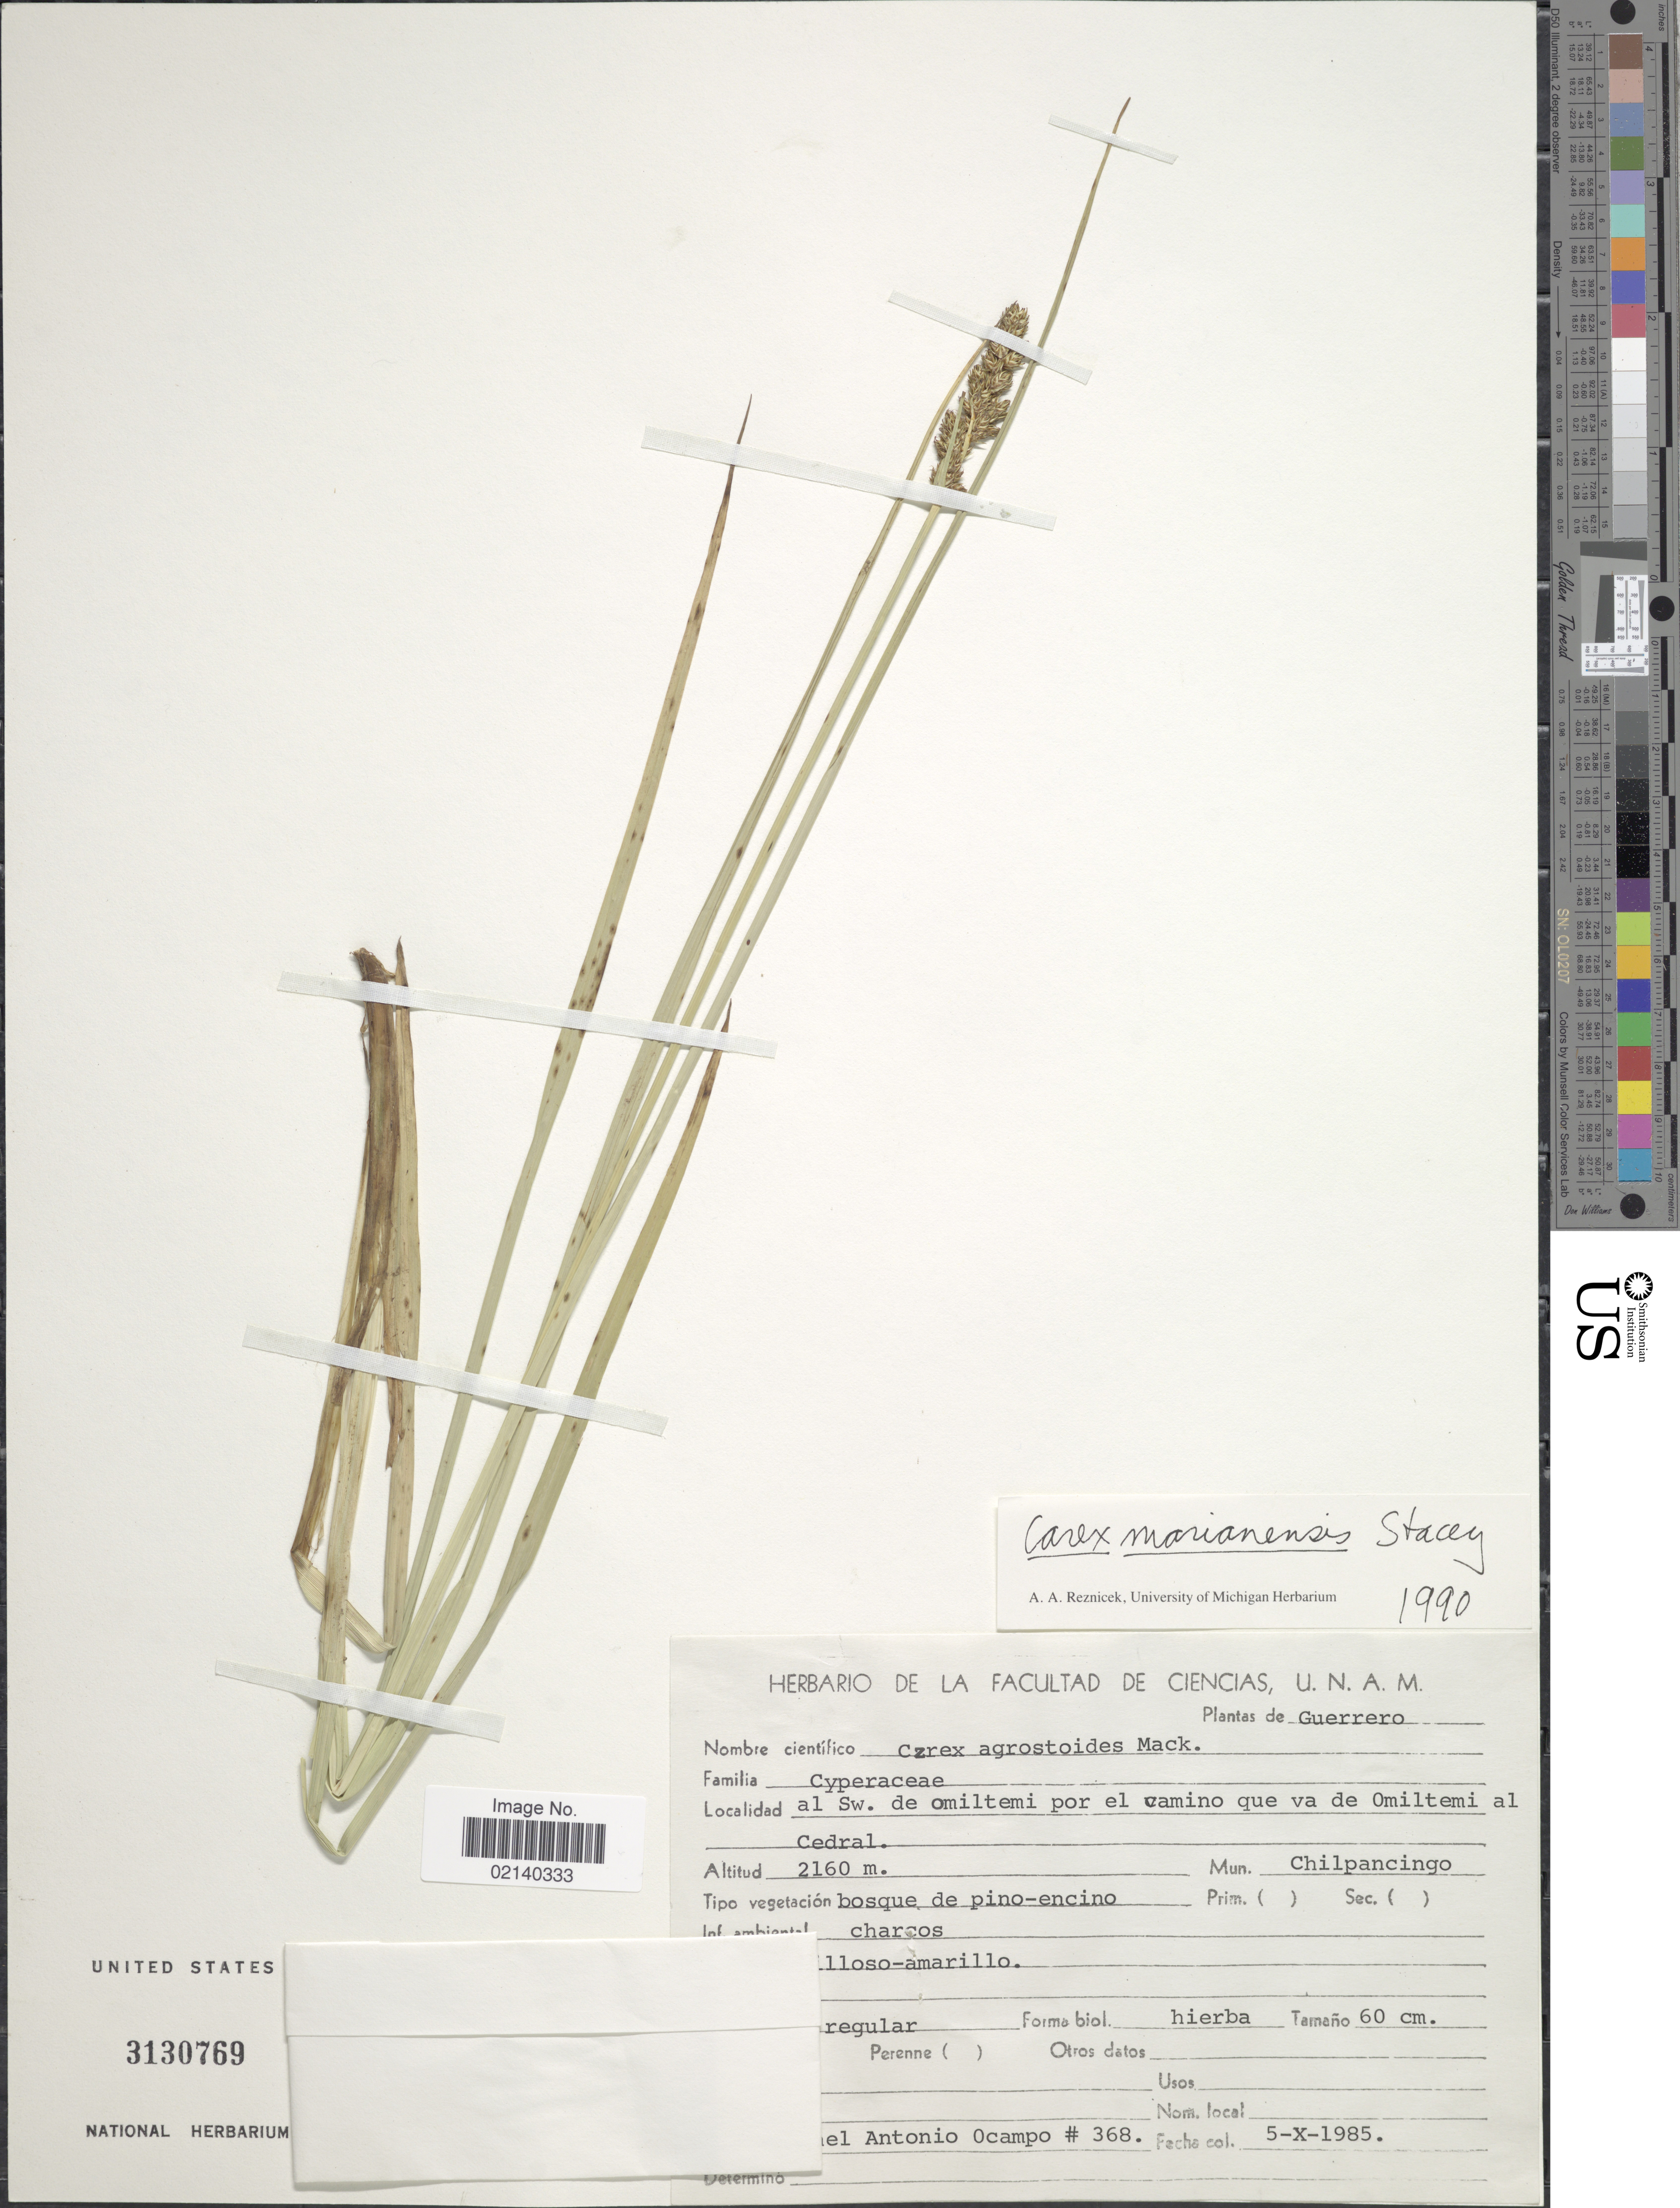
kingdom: Plantae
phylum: Tracheophyta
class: Liliopsida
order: Poales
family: Cyperaceae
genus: Carex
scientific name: Carex marianensis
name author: Stacey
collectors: R. Ocampo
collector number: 368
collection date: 1985-10-05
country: Mexico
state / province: Guerrero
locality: Al Sw. de omiltemi por el camino que va de Omiltemi al Cedral. Mun. Chilpancingo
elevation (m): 2160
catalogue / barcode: US 3130769